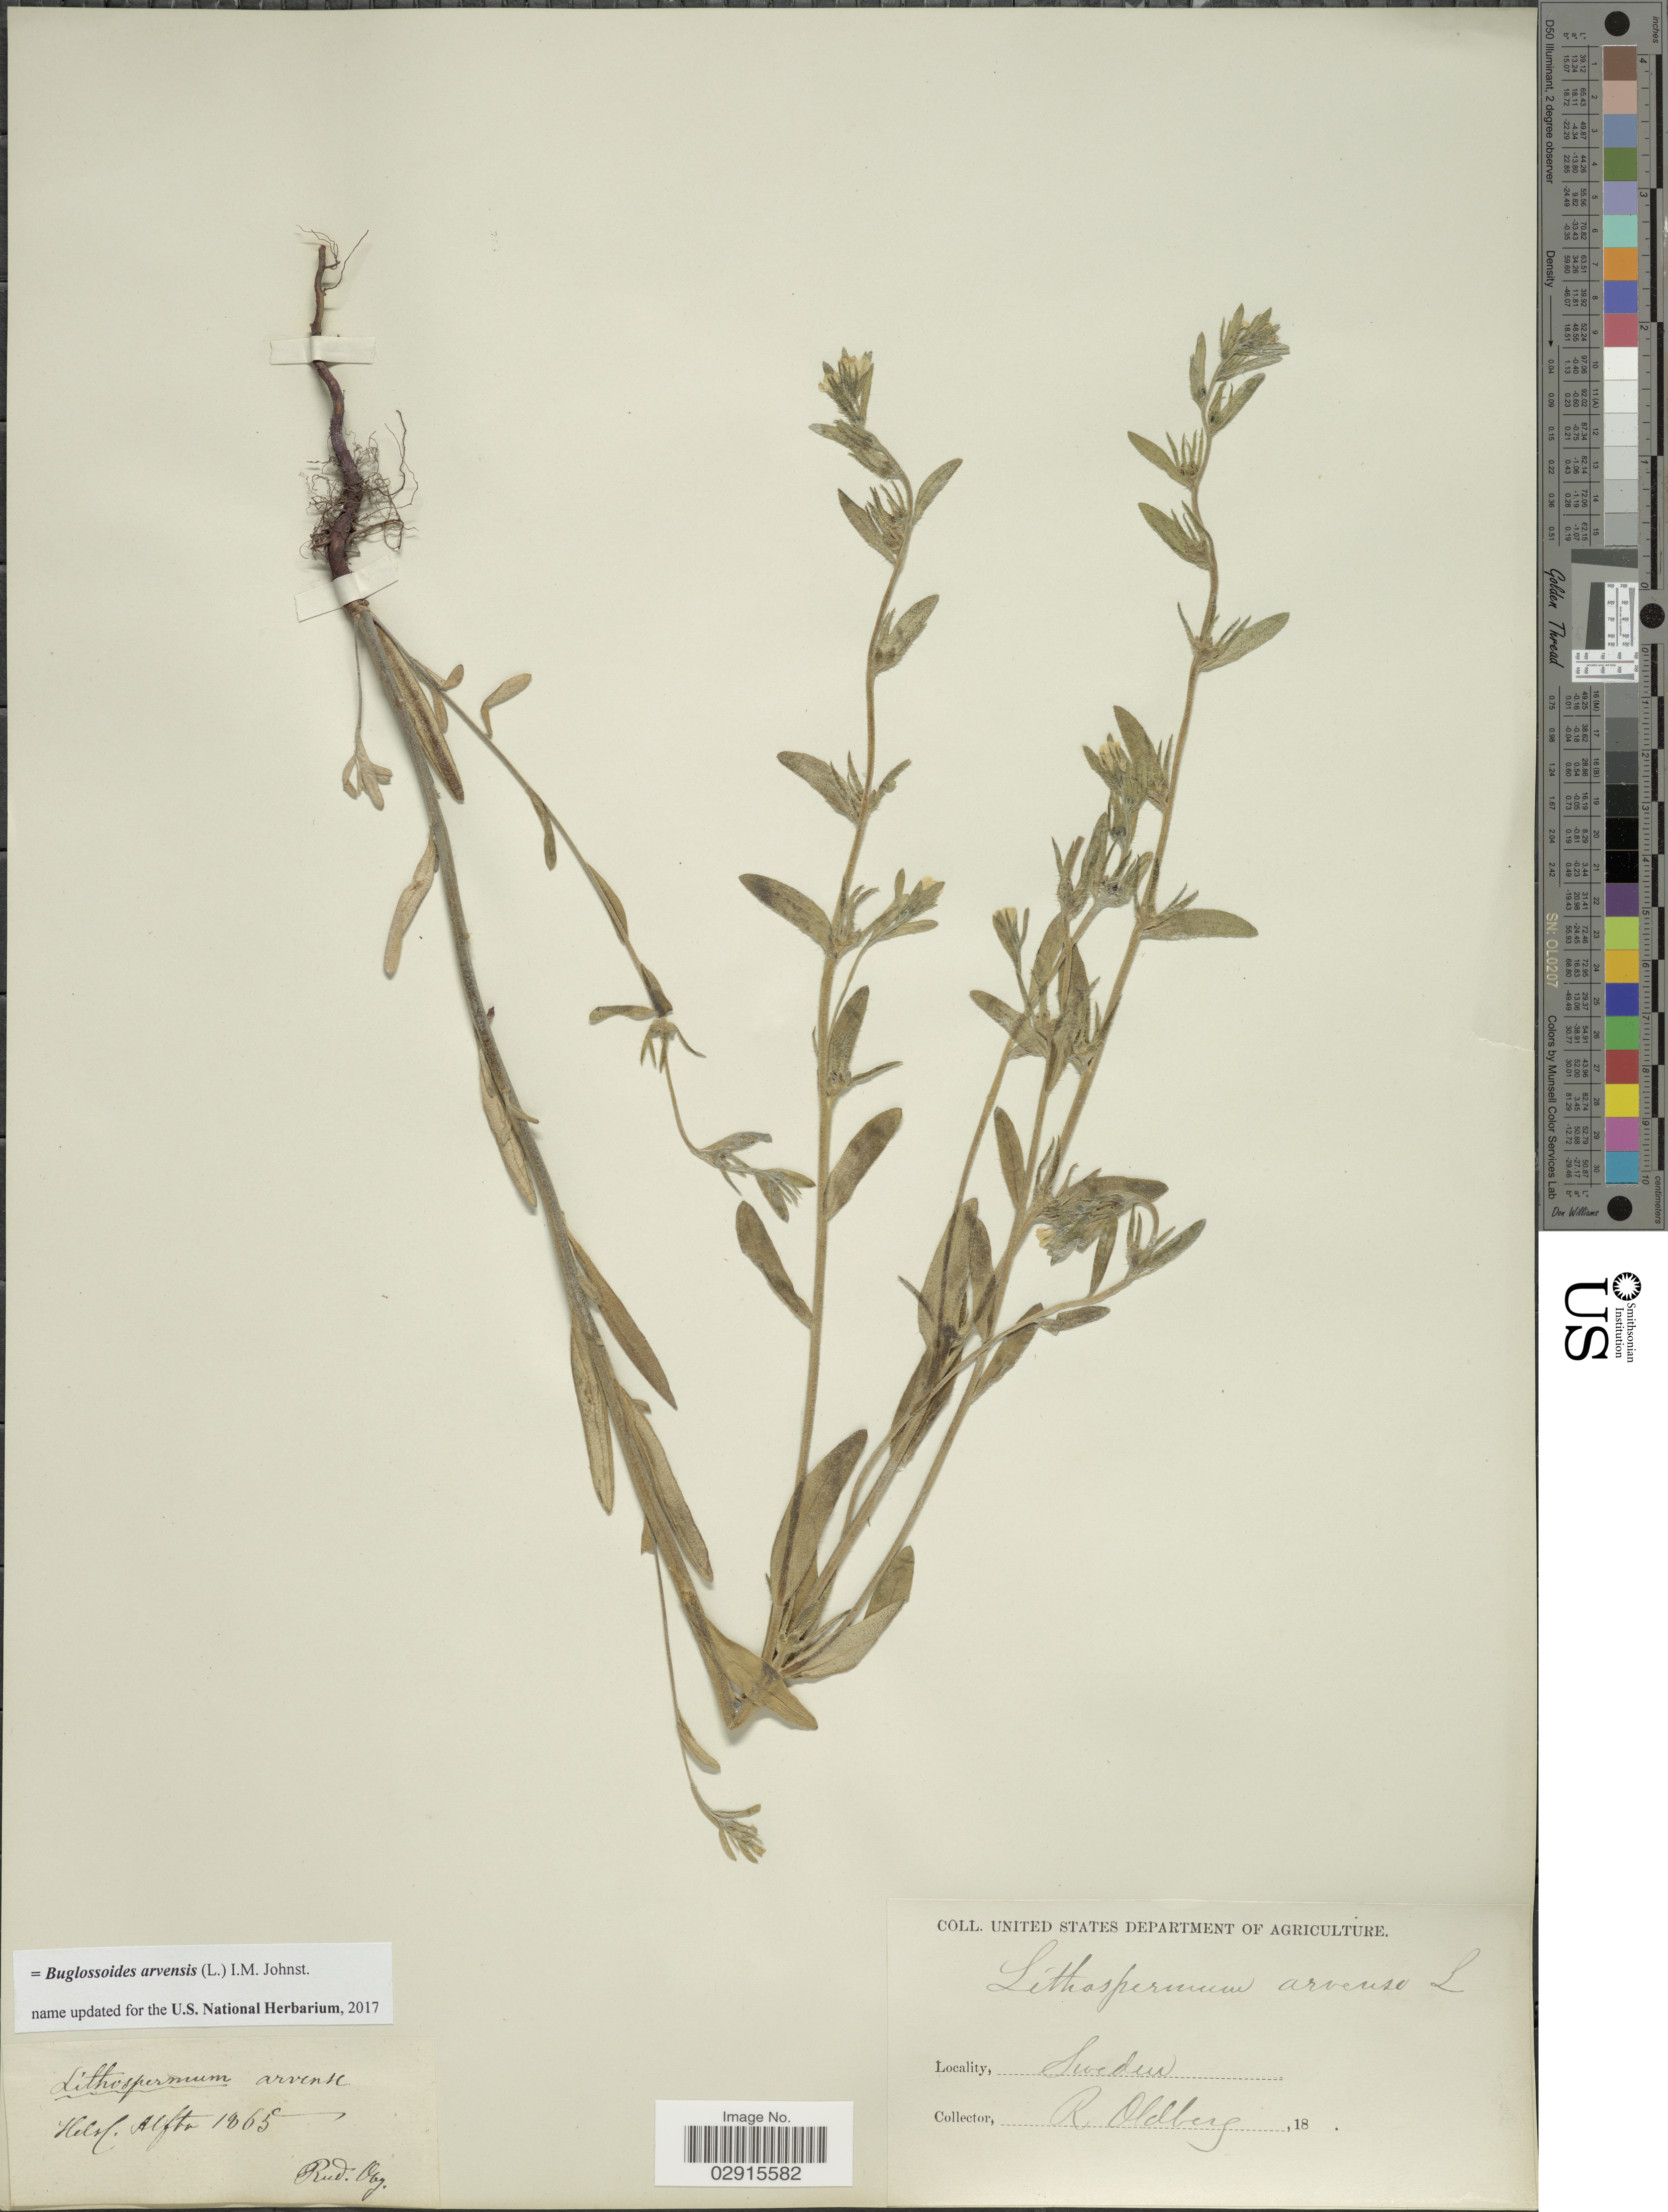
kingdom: Plantae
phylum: Tracheophyta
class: Magnoliopsida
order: Boraginales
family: Boraginaceae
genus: Buglossoides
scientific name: Buglossoides arvensis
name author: (L.) I.M. Johnst.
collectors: R. Oldberg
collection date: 1865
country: Sweden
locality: Helsl. Alfta.